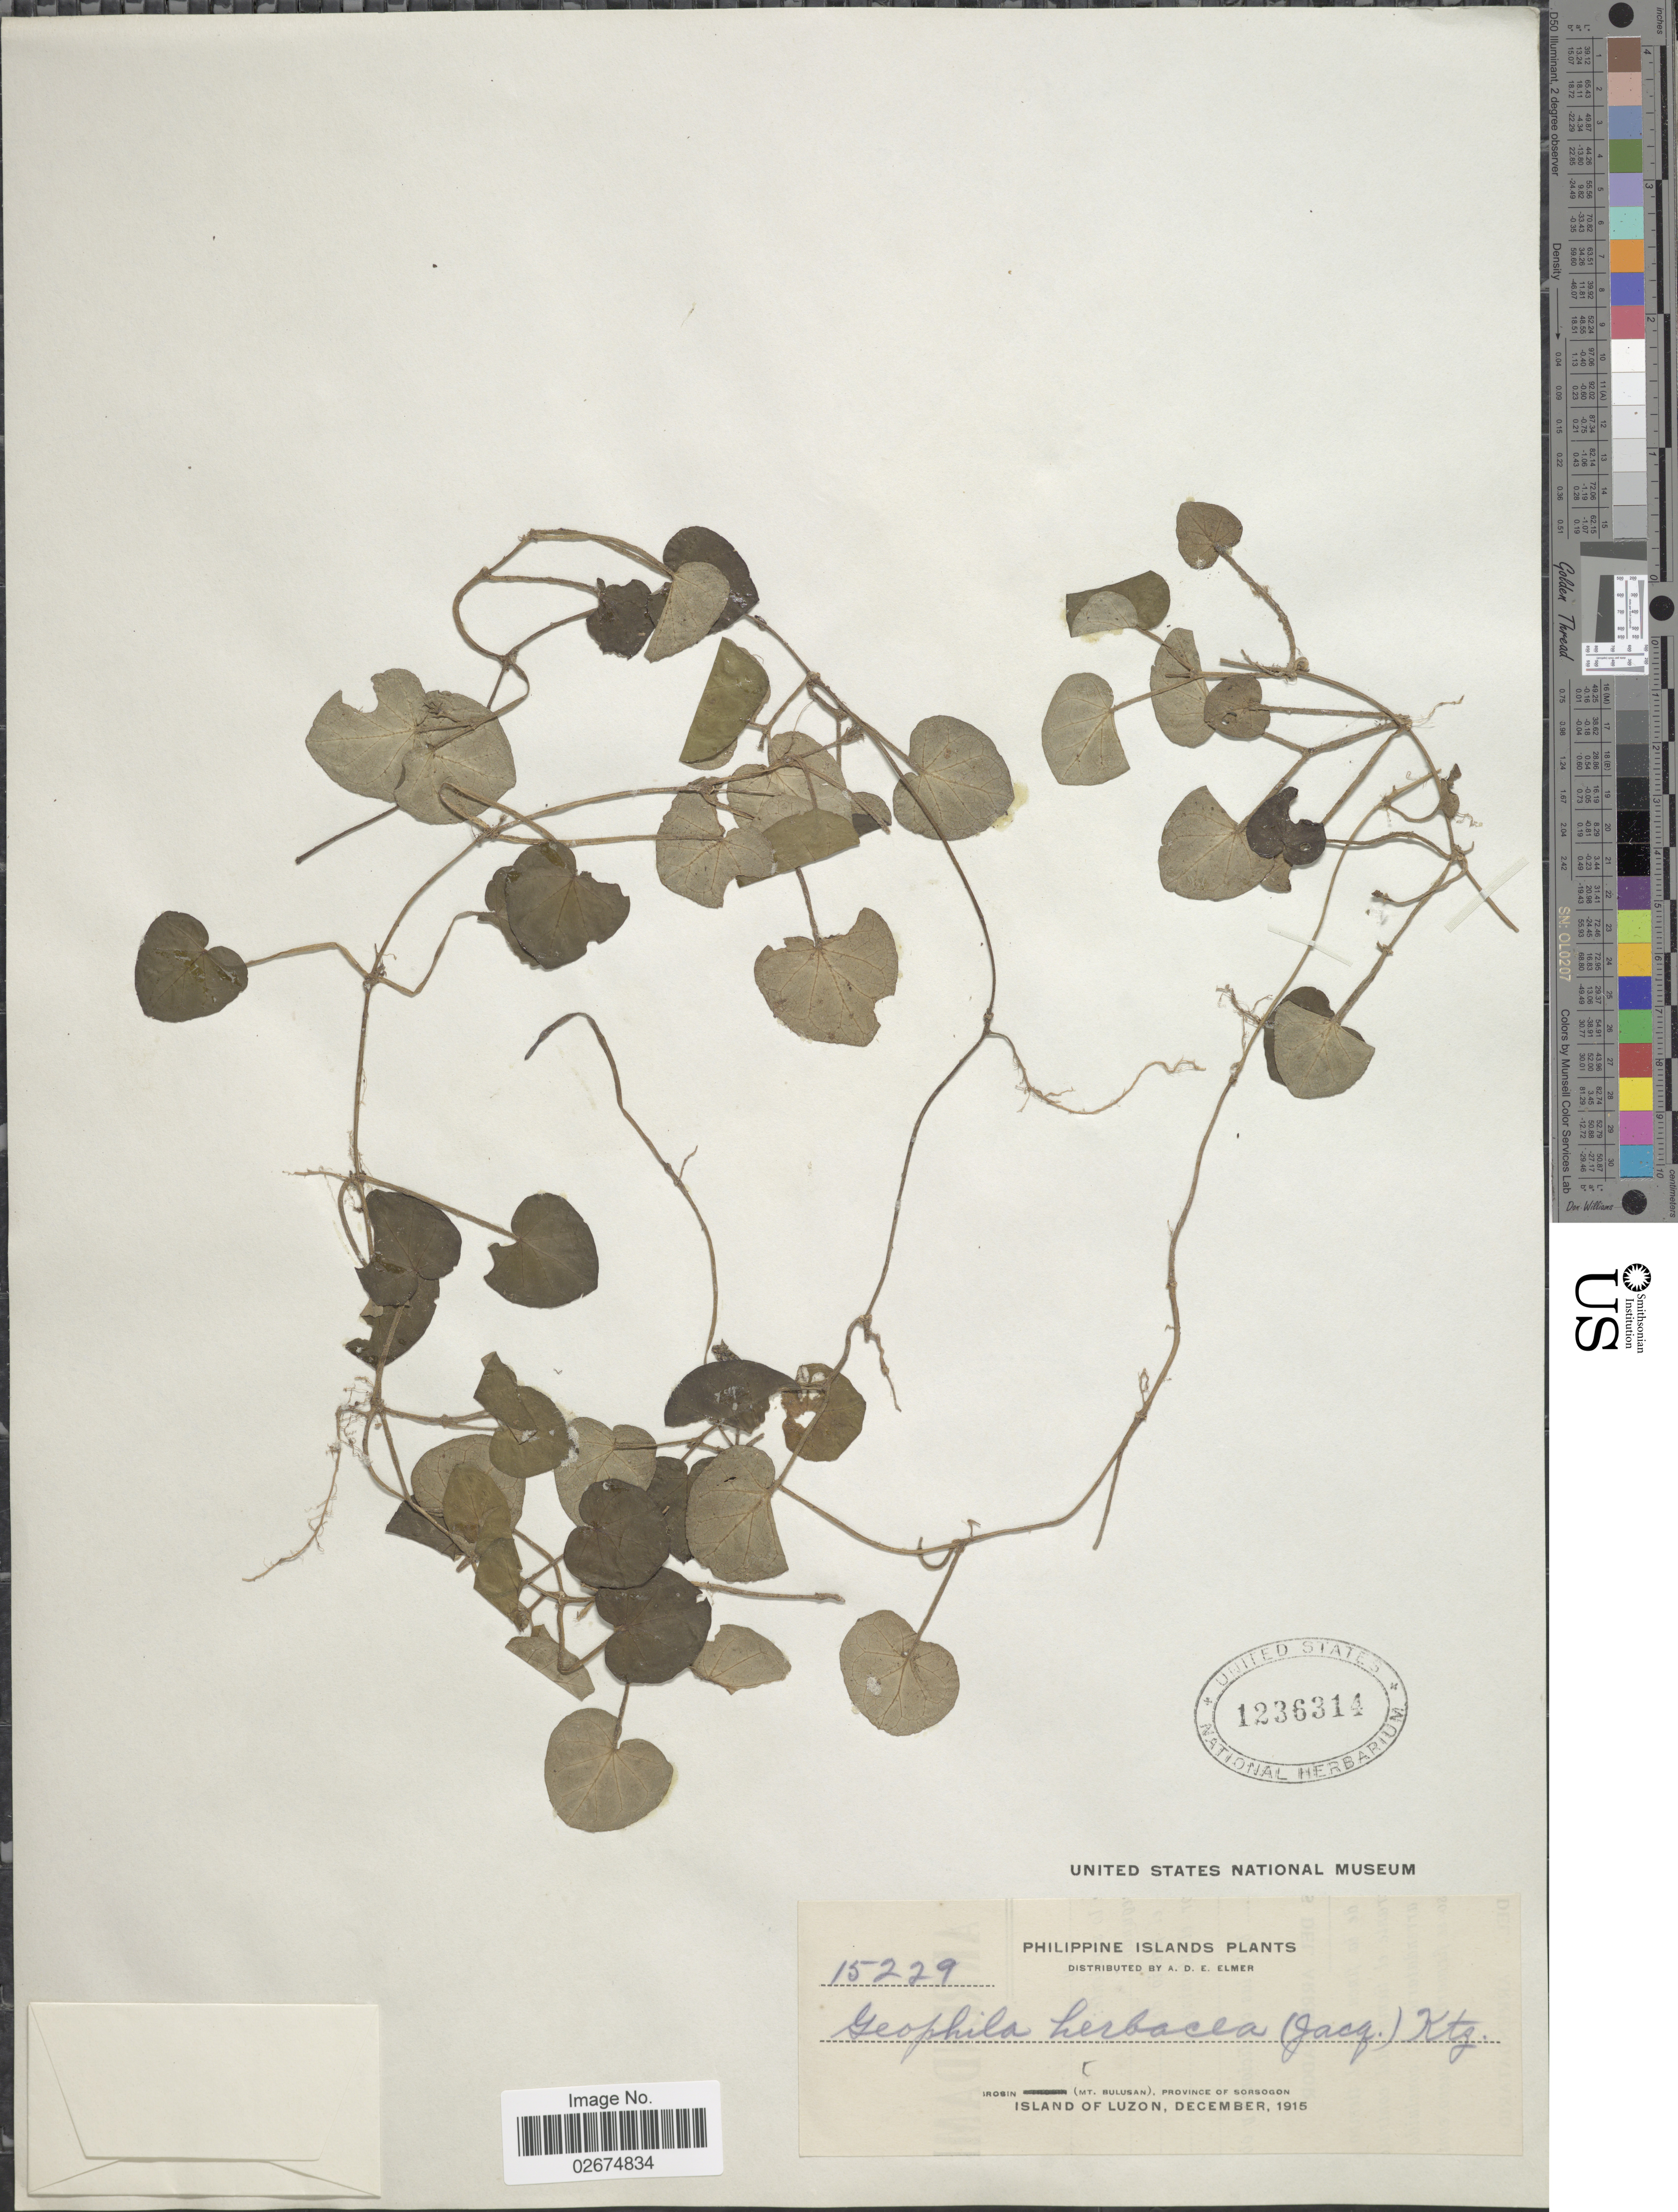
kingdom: Plantae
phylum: Tracheophyta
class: Magnoliopsida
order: Gentianales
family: Rubiaceae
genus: Carinta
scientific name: Carinta repens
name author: (L.) L.B. Sm. & Downs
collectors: A. D. E. Elmer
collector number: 15229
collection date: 1915-12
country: Philippines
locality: Irosin (Mt. Bulusan), Province of Sorsogon. Island of Luzon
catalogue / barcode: US 1236314